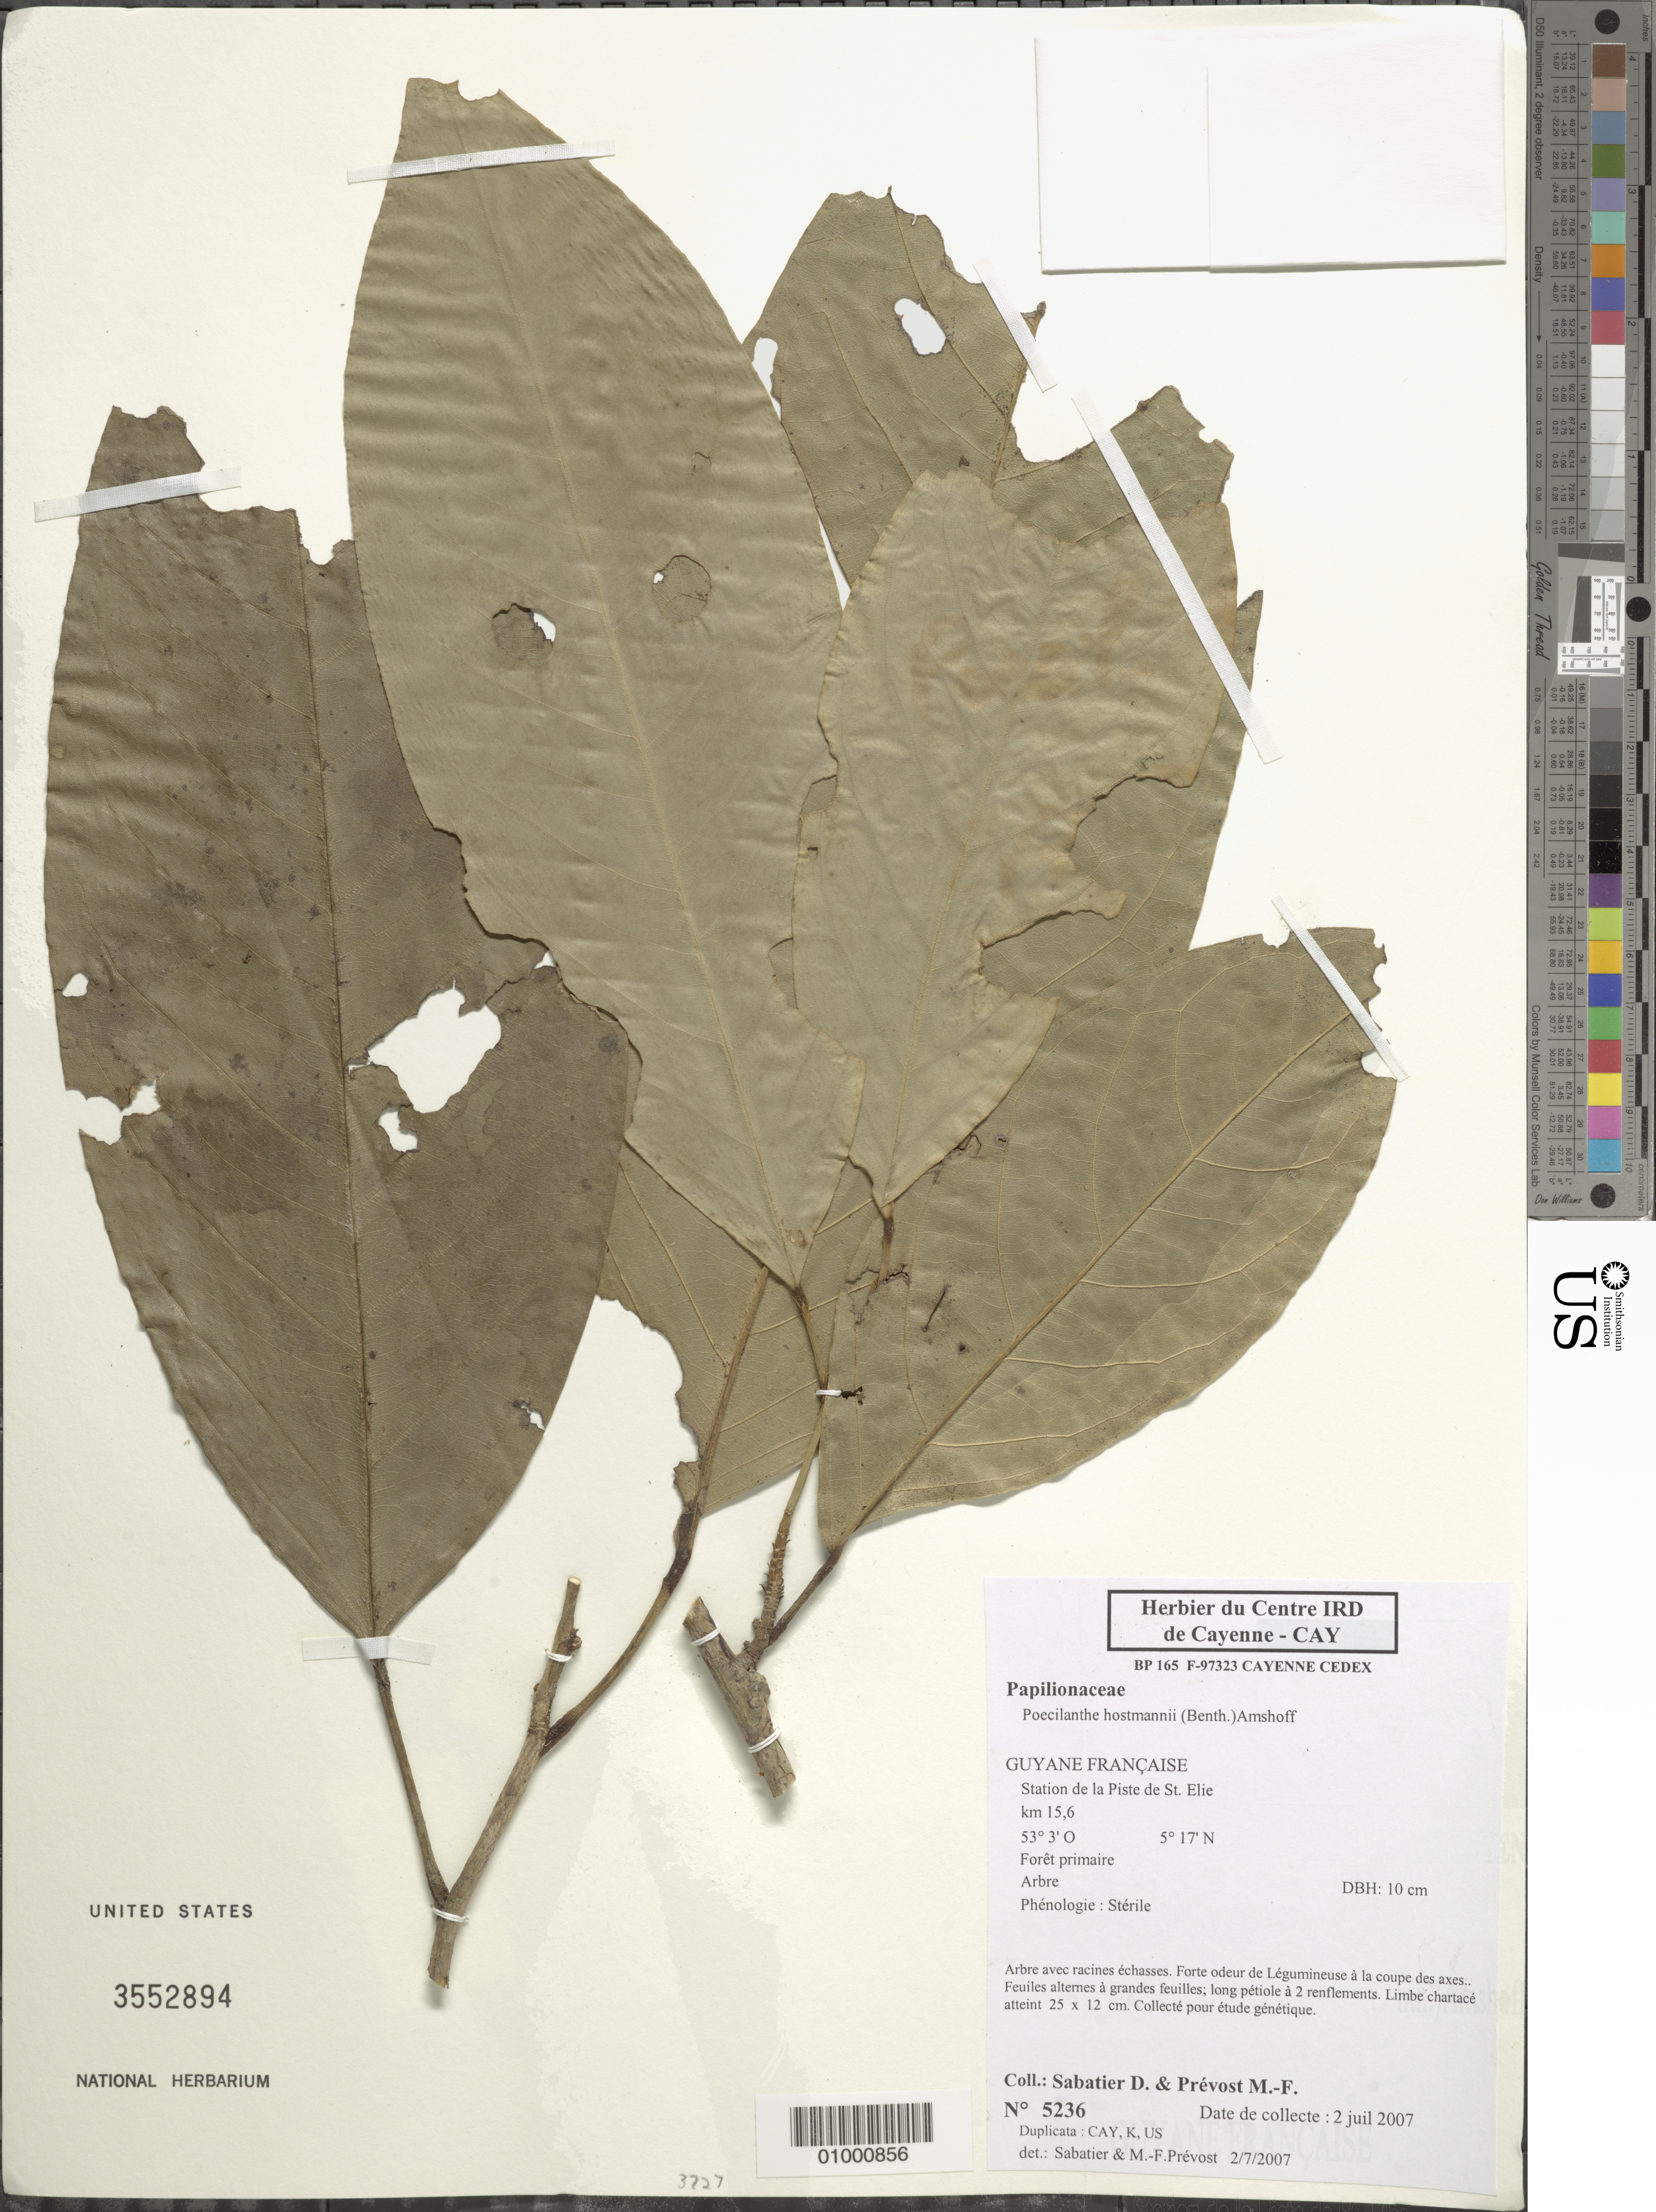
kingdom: Plantae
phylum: Tracheophyta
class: Magnoliopsida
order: Fabales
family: Fabaceae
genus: Poecilanthe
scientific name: Poecilanthe hostmannii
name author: (Benth.) Amshoff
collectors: D. Sabatier & M.-F. Prévost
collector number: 5236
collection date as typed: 2-Jul-07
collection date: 2007-07-02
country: French Guiana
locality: Station de la Piste de St. Elie, km 15.6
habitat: Foret primaire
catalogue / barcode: US 3552894